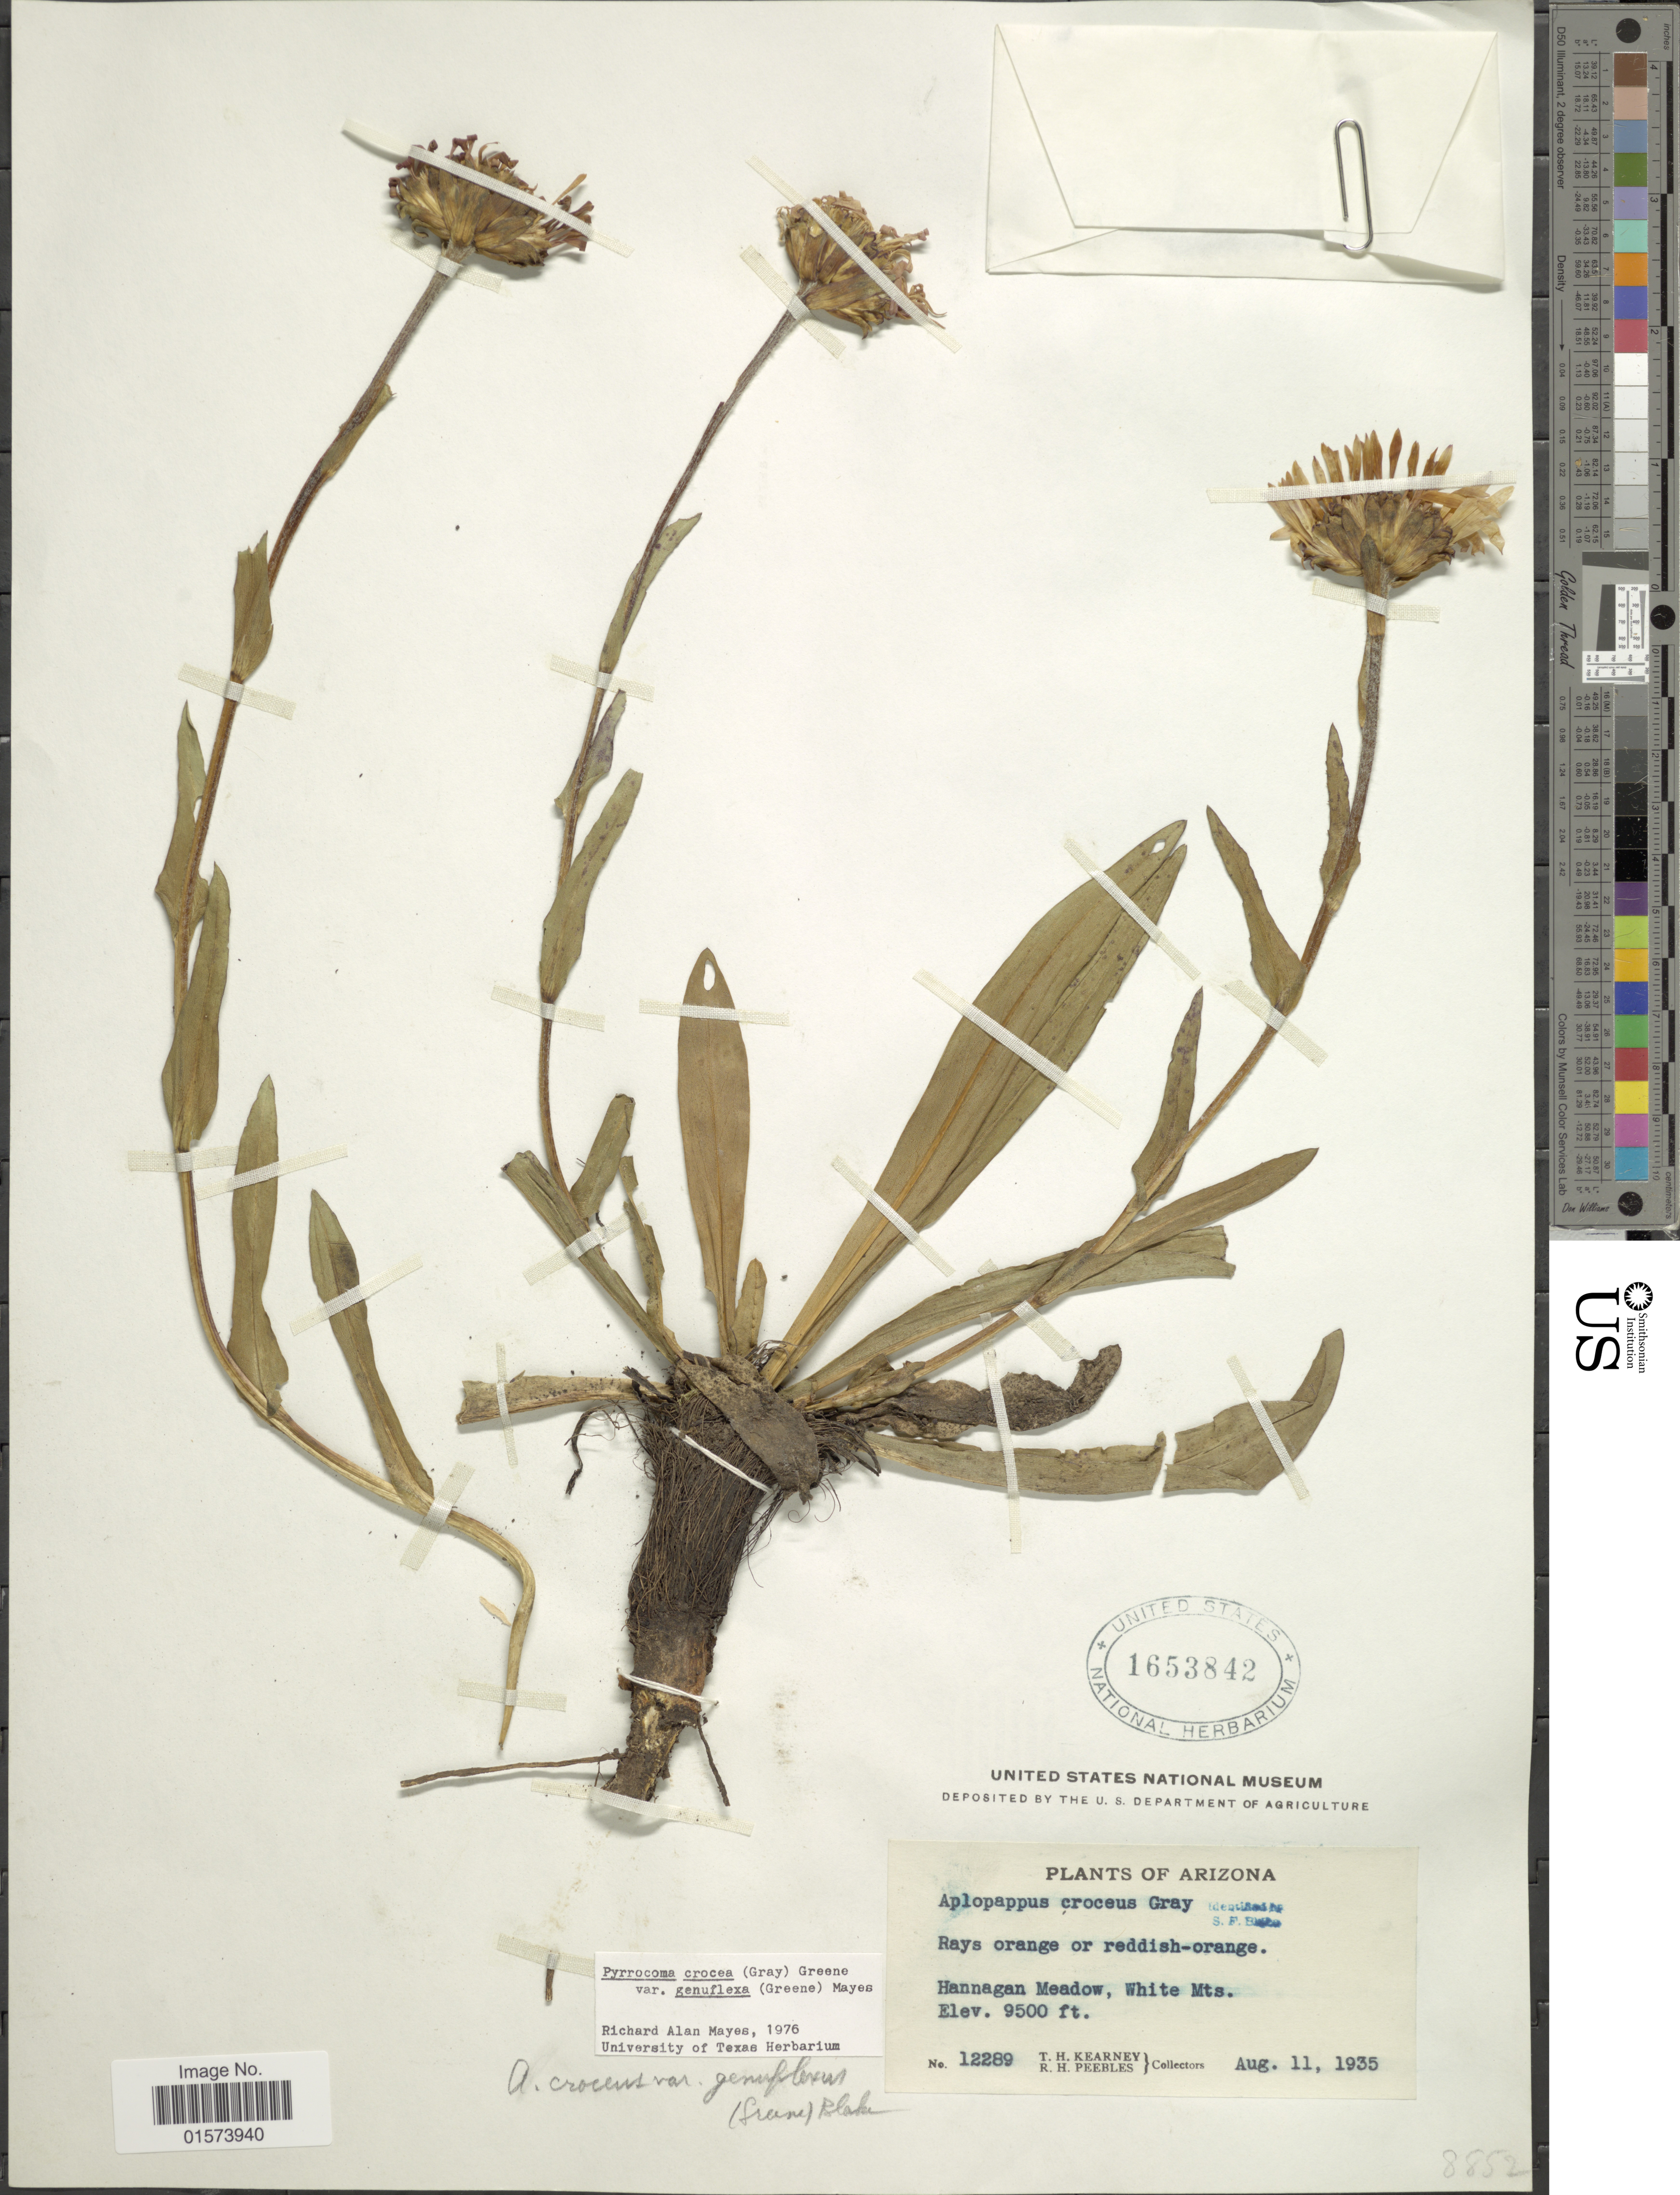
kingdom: Plantae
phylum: Tracheophyta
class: Magnoliopsida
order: Asterales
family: Asteraceae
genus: Pyrrocoma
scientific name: Pyrrocoma crocea var. genuflexa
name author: Mayes ex & D.J. Keil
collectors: T. H. Kearney & R. H. Peebles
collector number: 12289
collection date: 1935-08-11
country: United States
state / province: Arizona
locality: Hannagan Meadow, White Mts.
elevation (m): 2896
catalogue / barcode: US 1653842